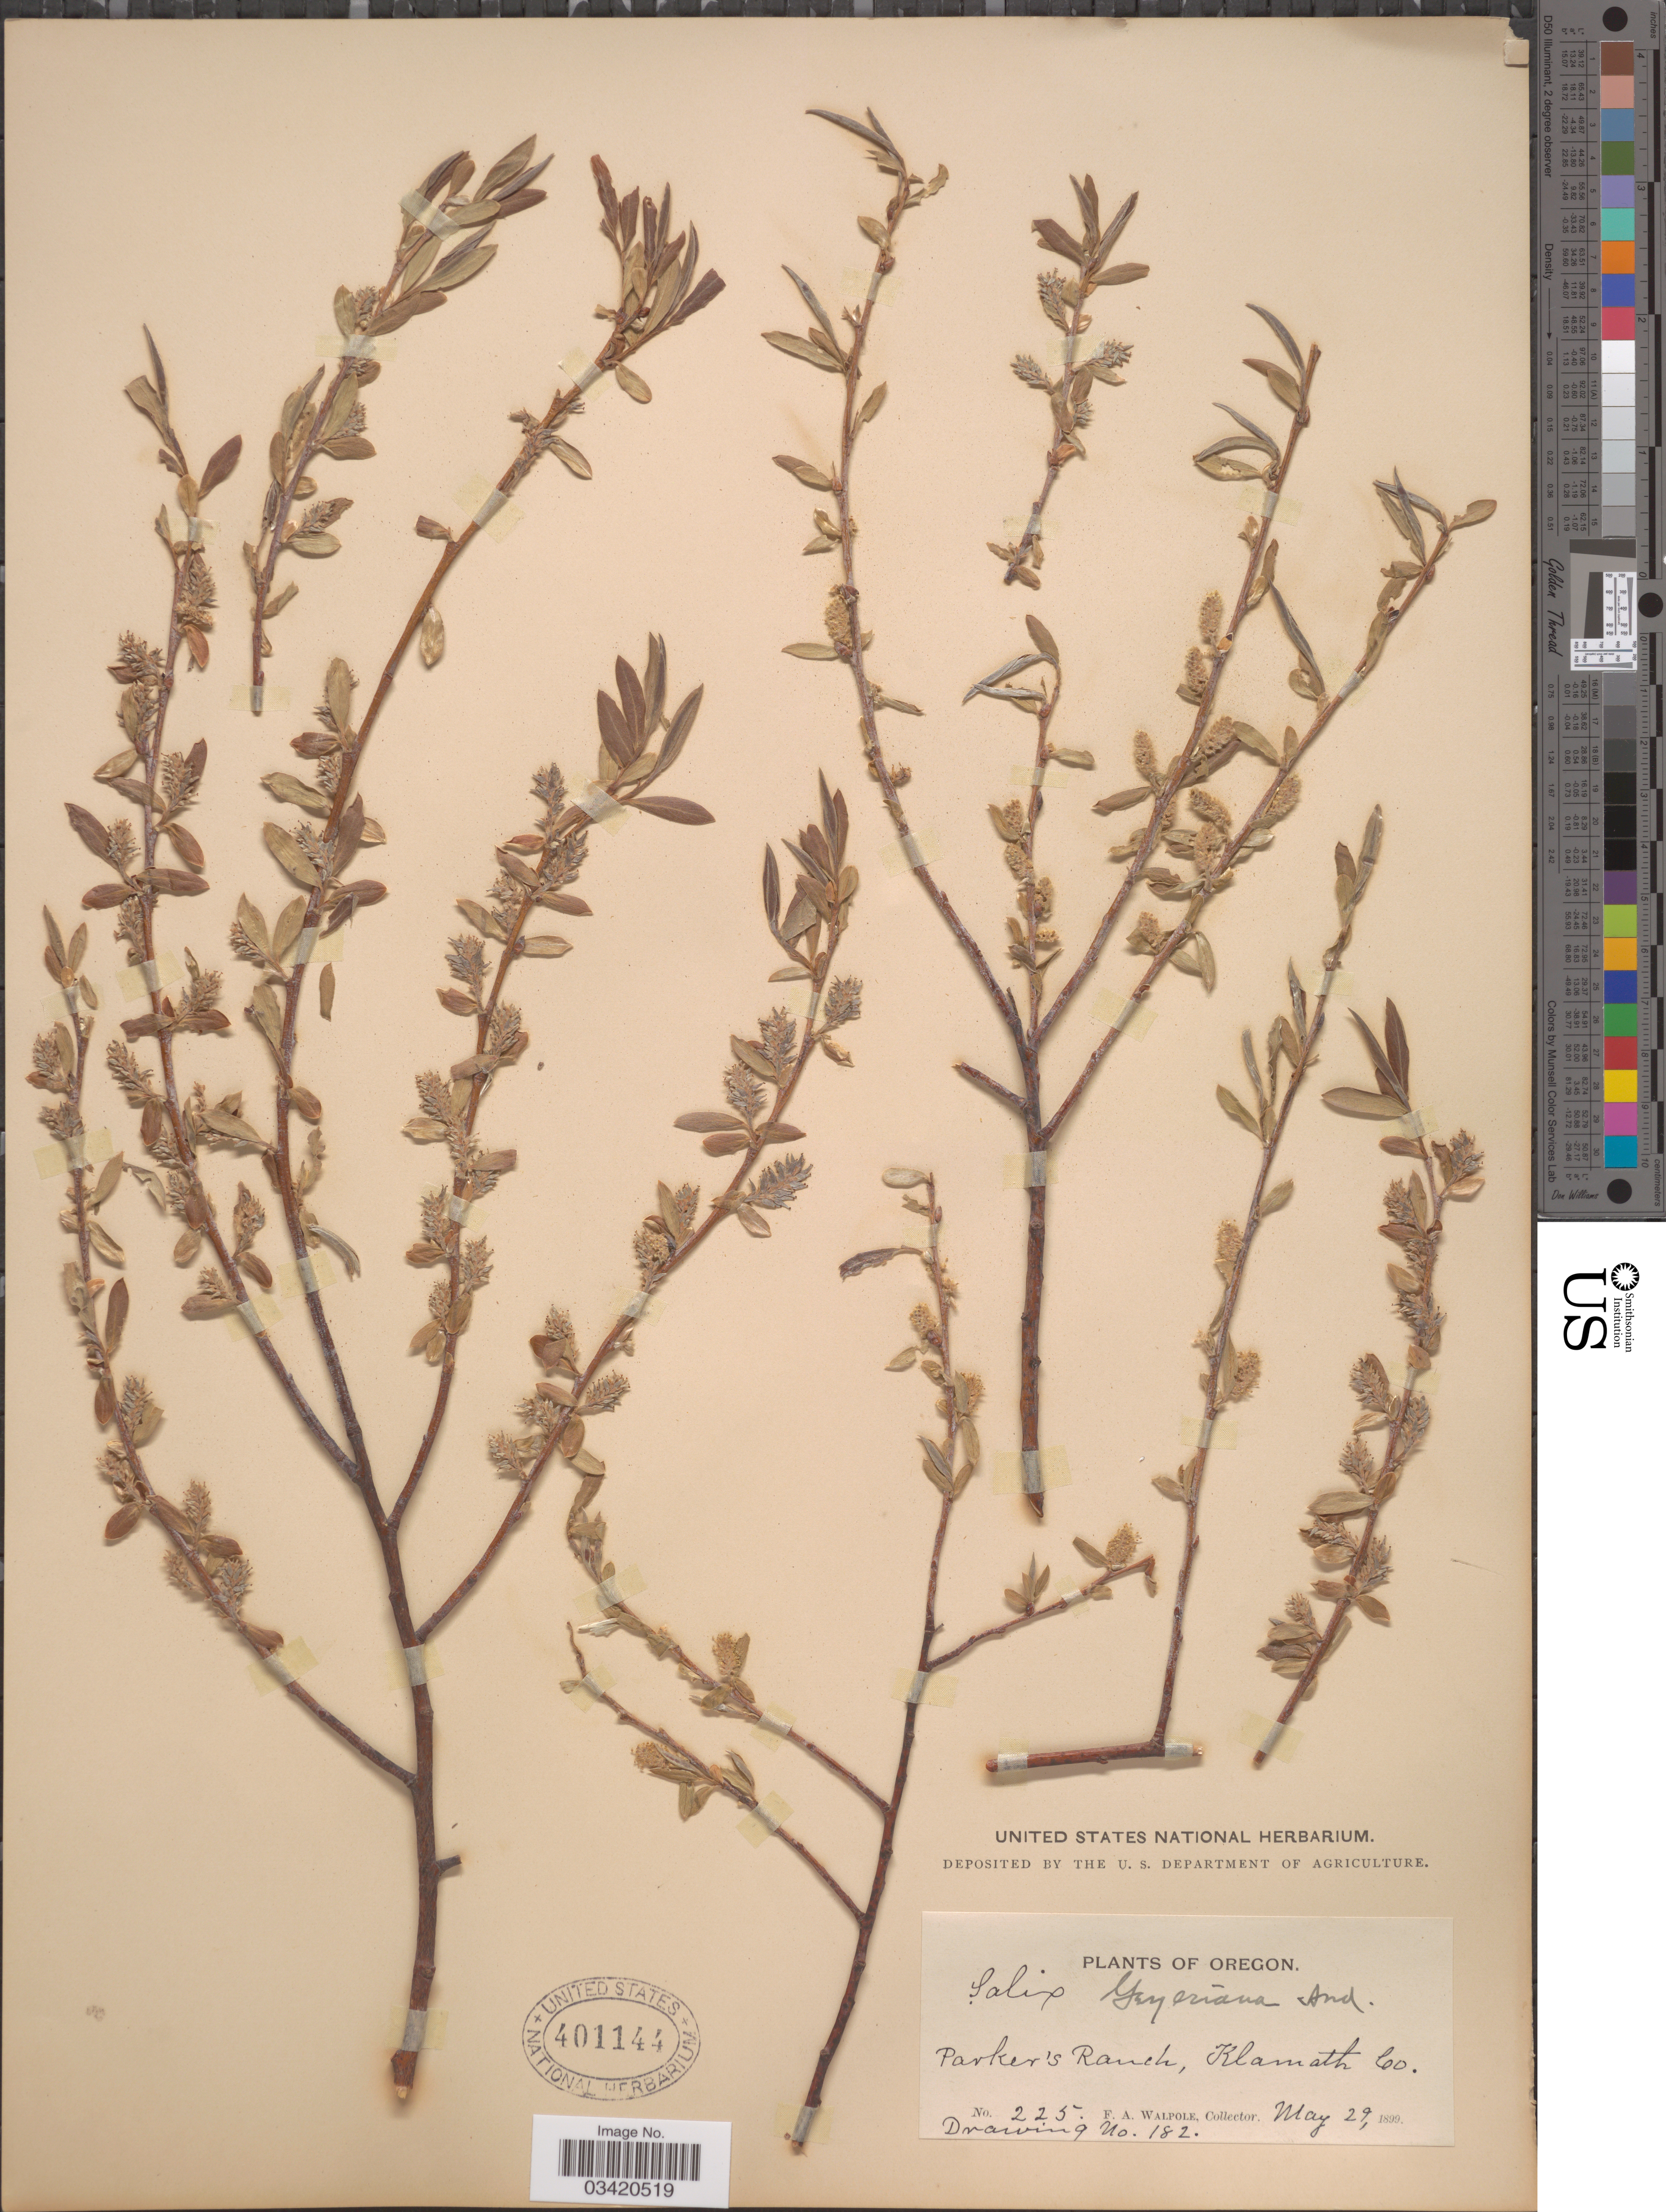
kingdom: Plantae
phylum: Tracheophyta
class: Magnoliopsida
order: Malpighiales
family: Salicaceae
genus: Salix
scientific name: Salix geyeriana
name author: Andersson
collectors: F. Walpole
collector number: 225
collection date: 1899-05-29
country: United States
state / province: Oregon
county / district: Klamath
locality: Parker's Ranch, Klamath Co.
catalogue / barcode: US 401144